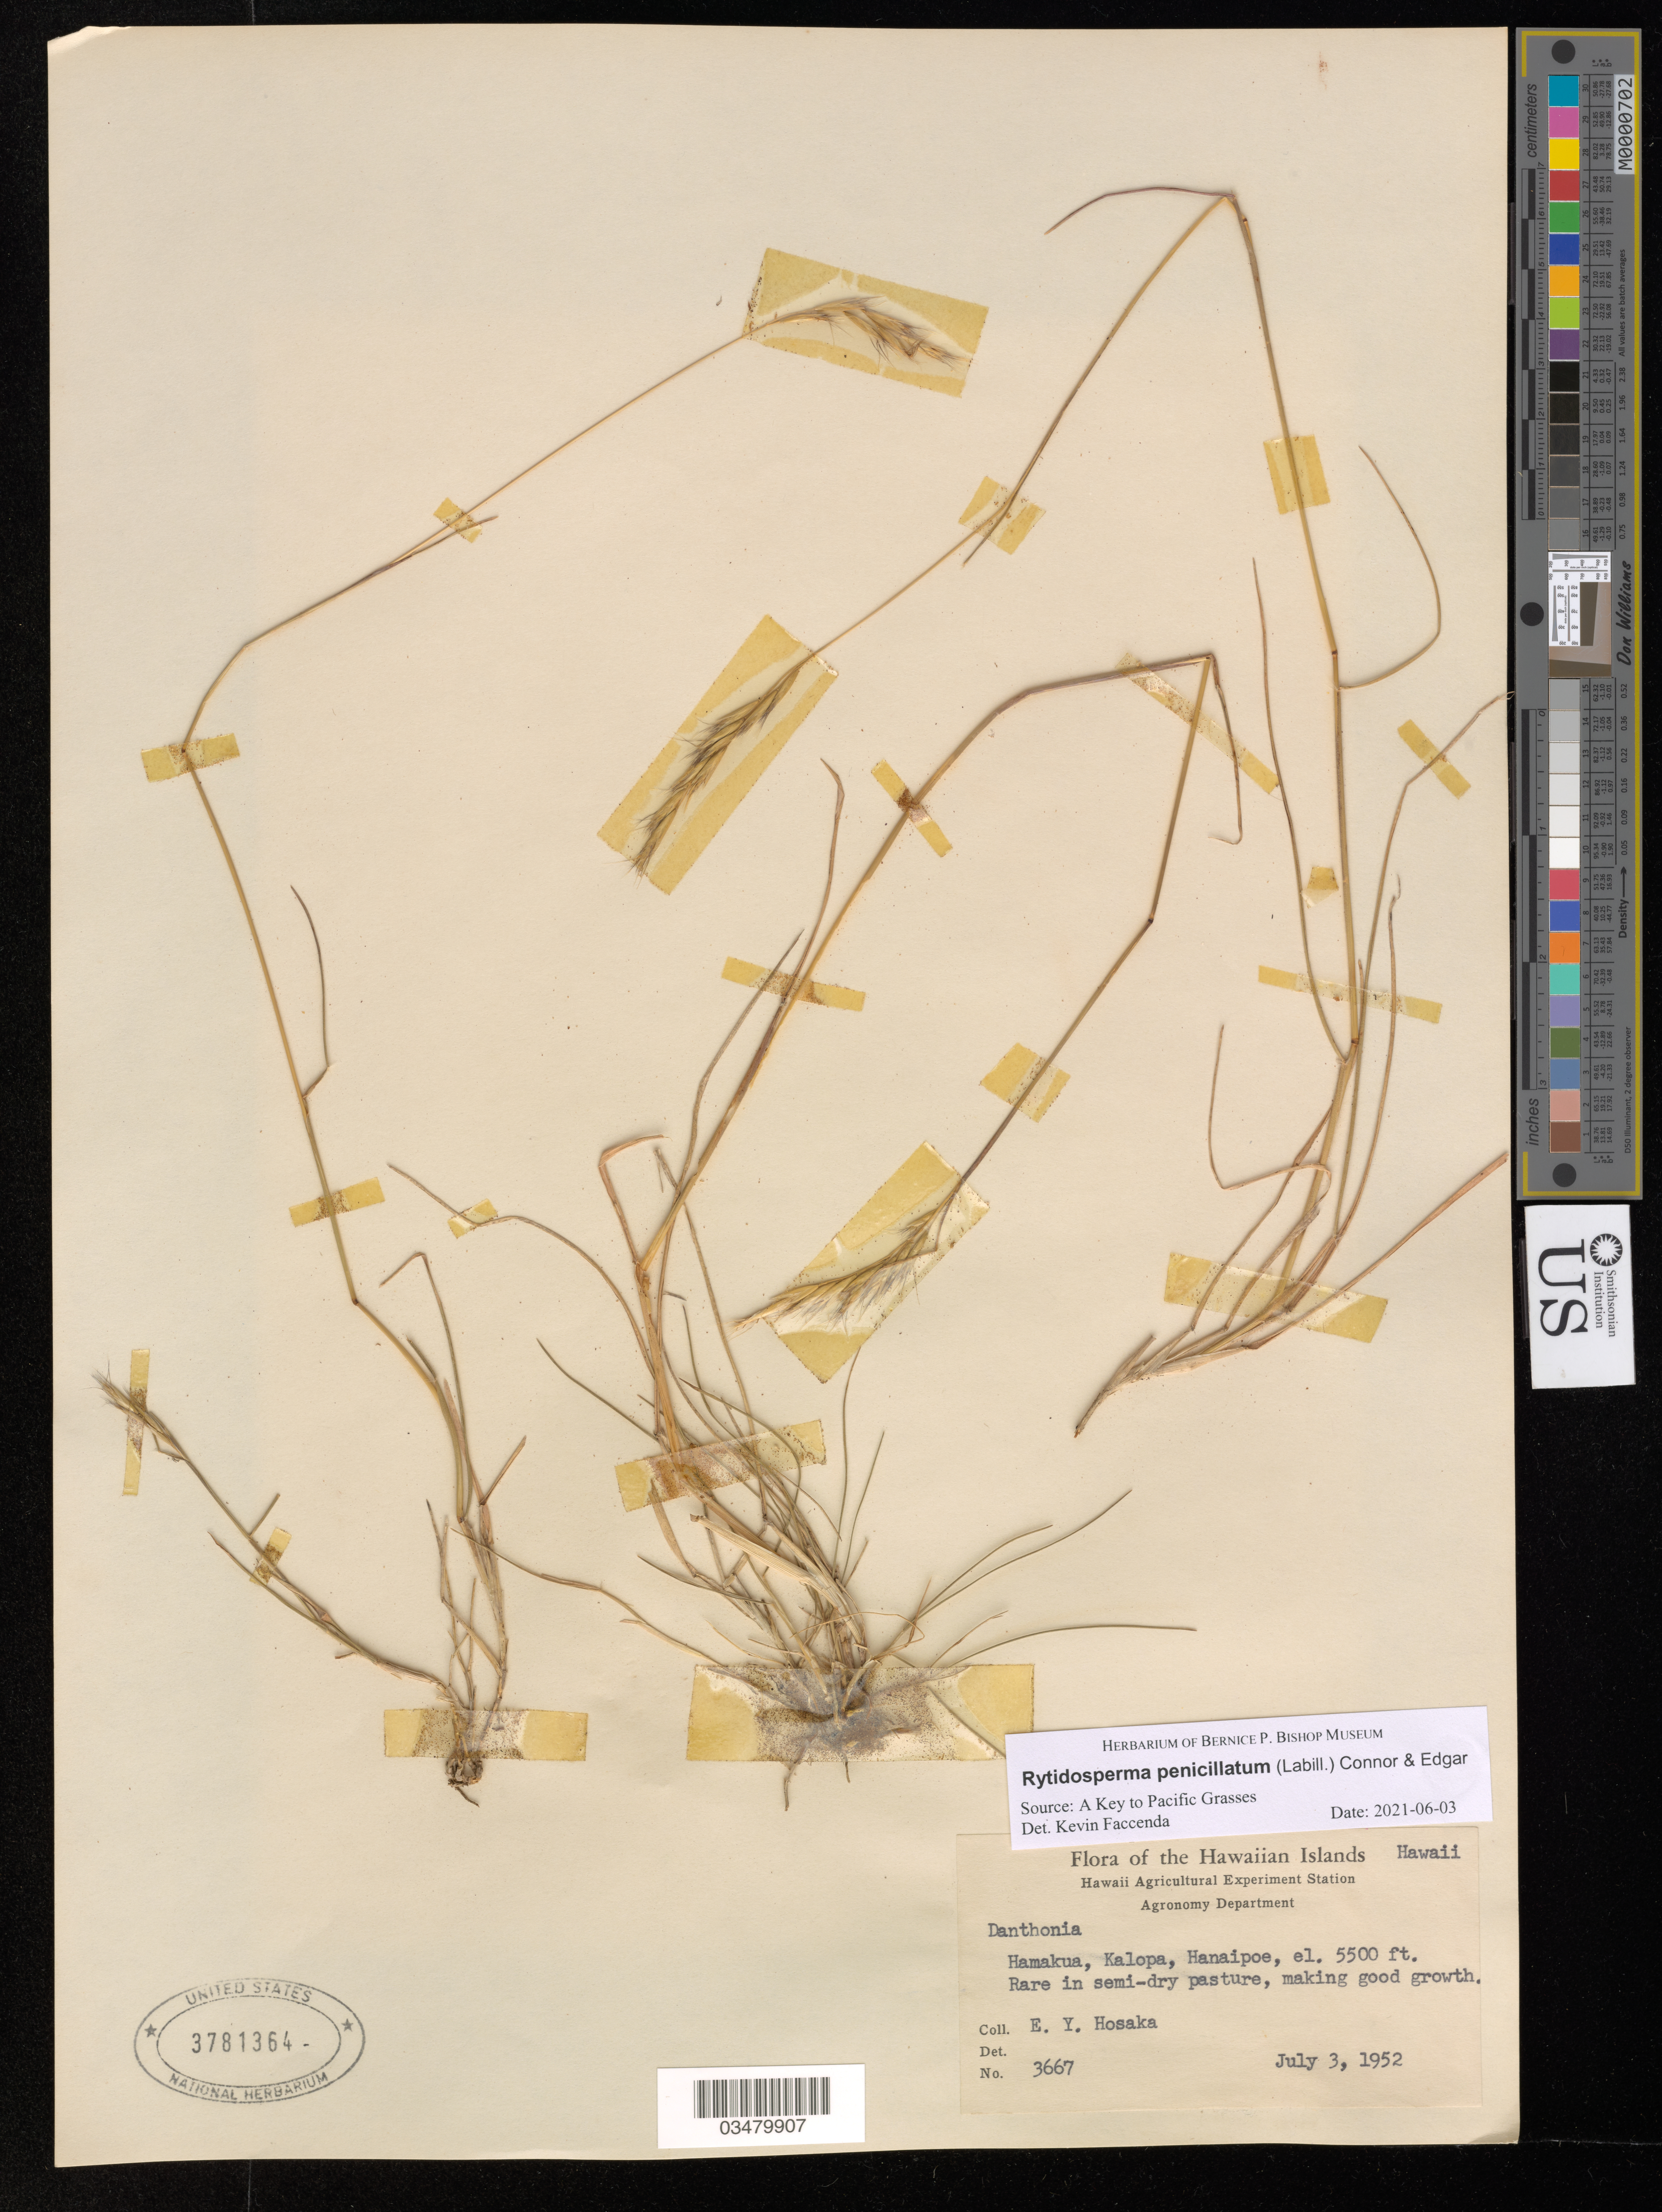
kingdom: Plantae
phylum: Tracheophyta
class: Liliopsida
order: Poales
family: Poaceae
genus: Rytidosperma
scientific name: Rytidosperma penicillatum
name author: (Labill.) Connor & Edgar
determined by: Faccenda, K.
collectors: E. Y. Hosaka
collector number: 3667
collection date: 1952-07-03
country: United States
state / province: Hawaii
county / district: Hawaii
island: Hawaii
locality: Hamakua, Kalopa, Hanaipoe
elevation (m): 1676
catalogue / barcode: US 3781364